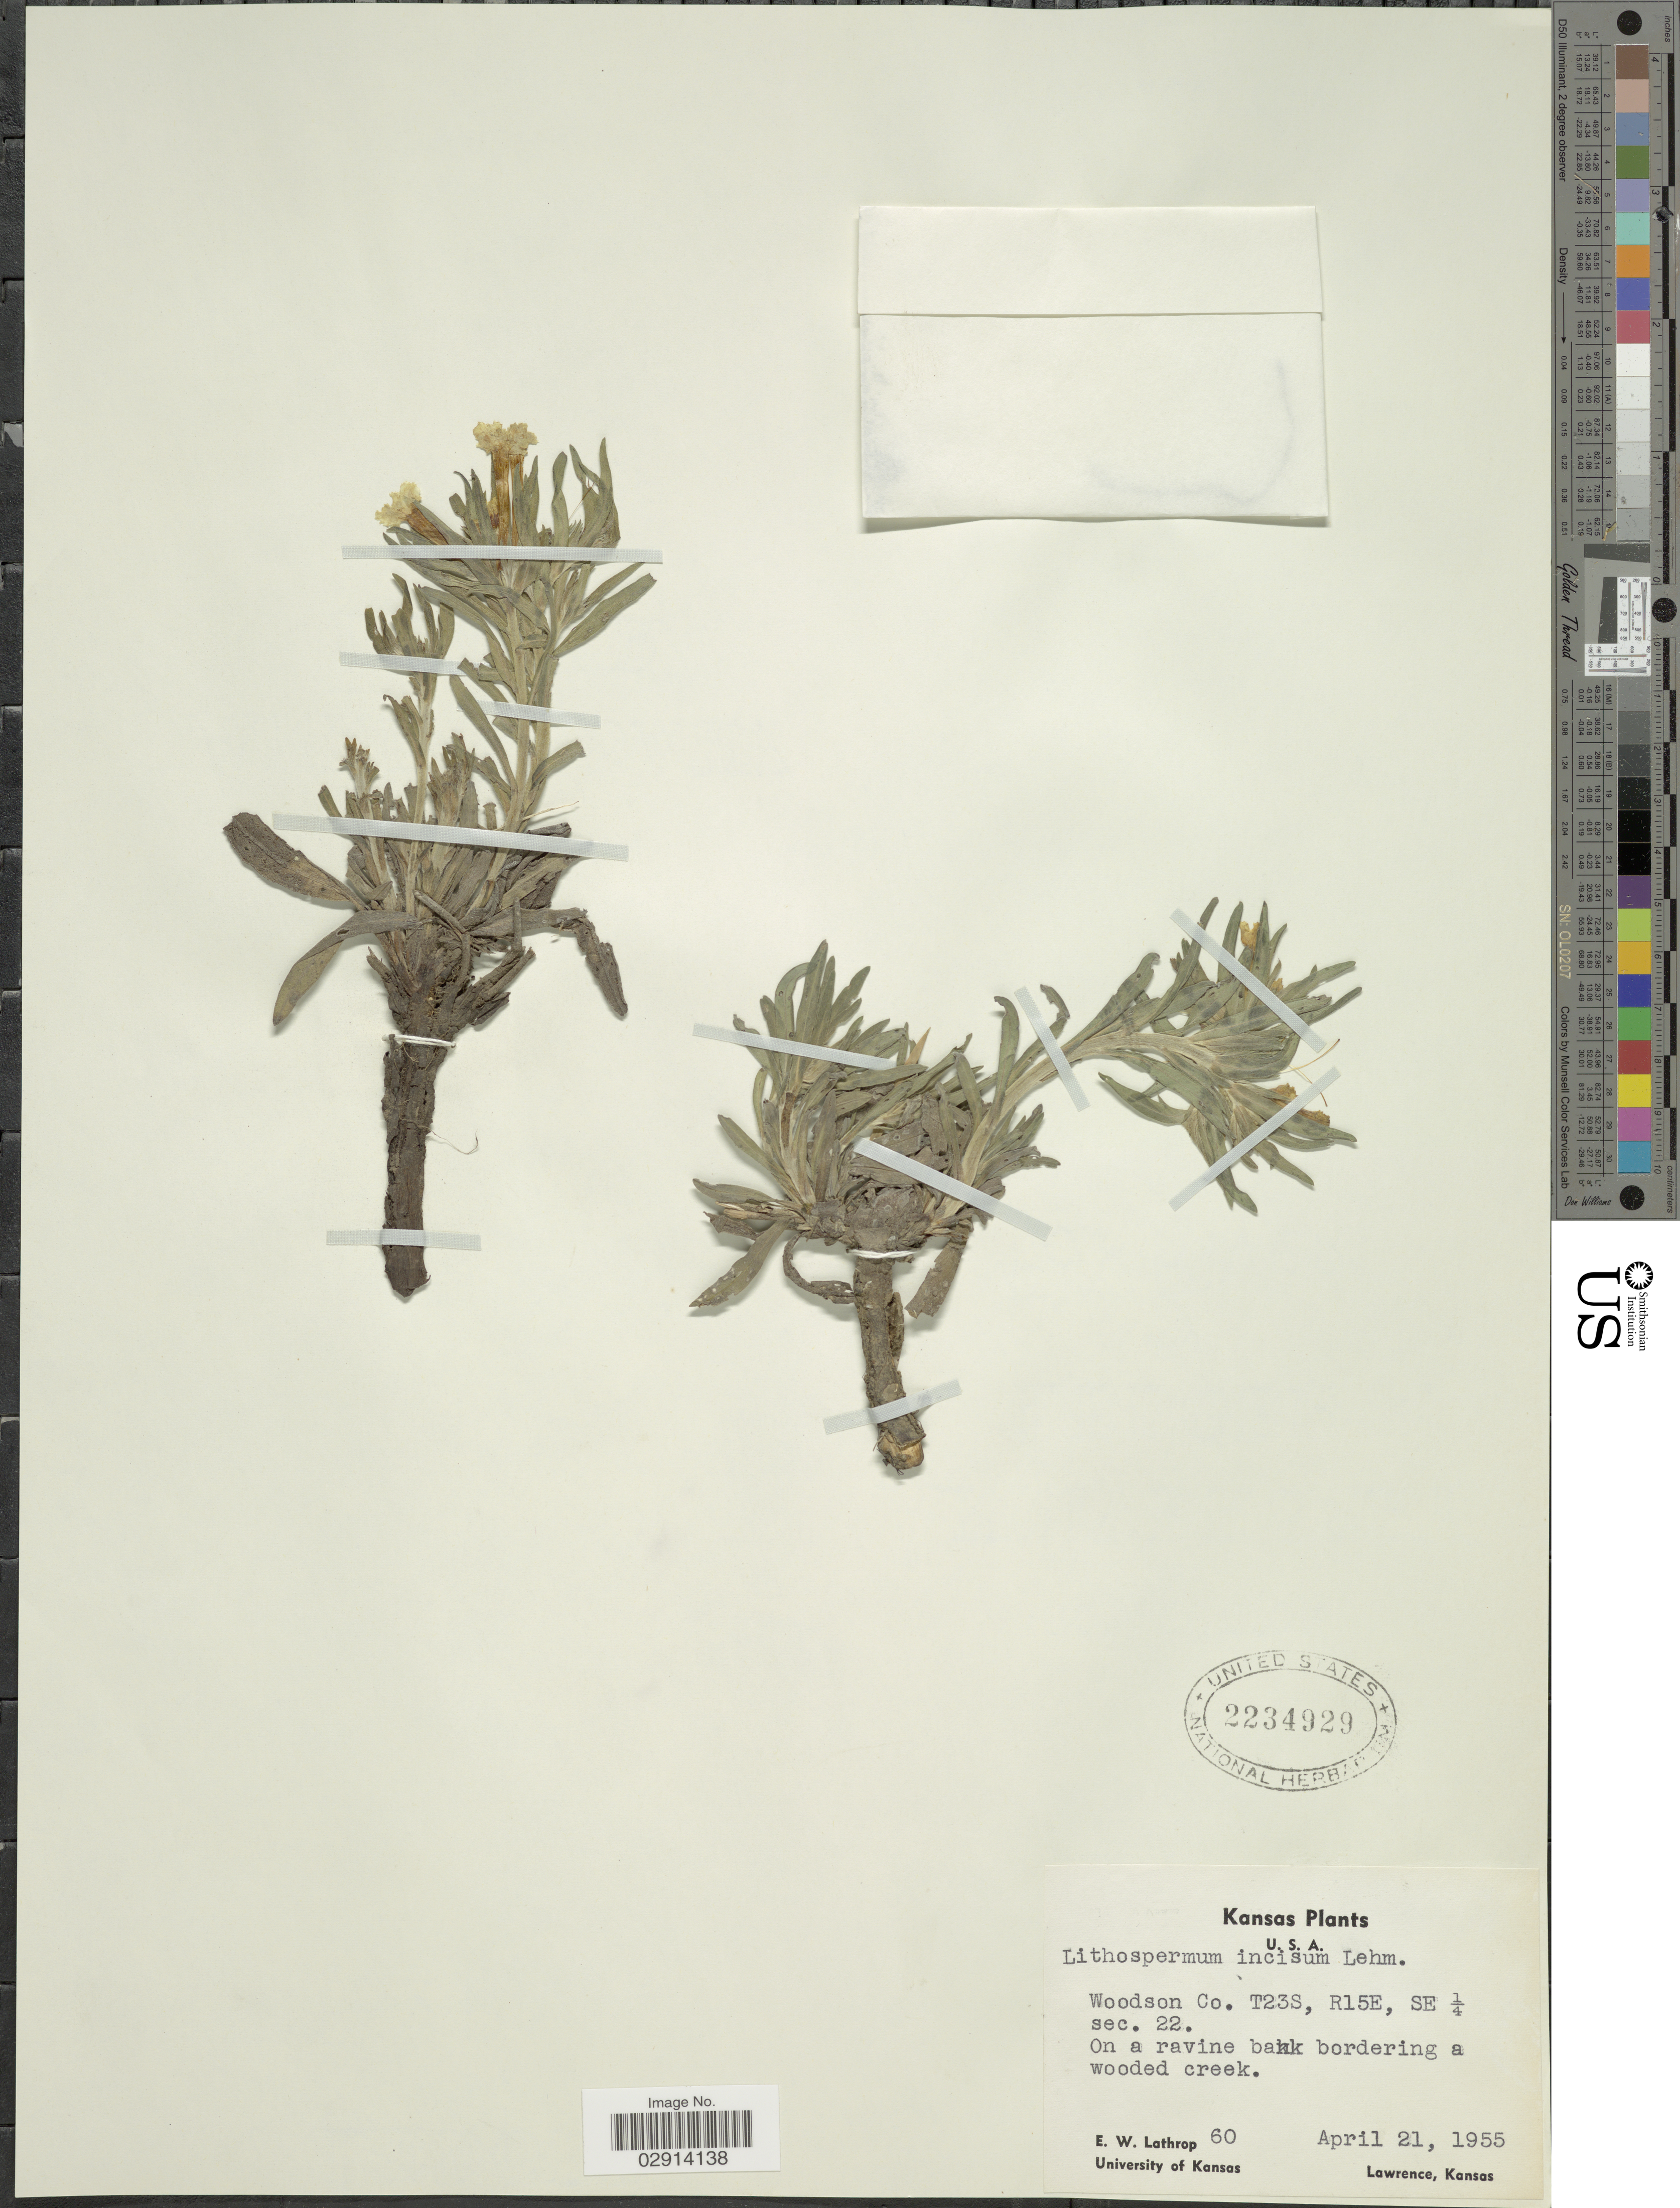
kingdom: Plantae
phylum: Tracheophyta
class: Magnoliopsida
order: Boraginales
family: Boraginaceae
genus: Lithospermum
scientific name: Lithospermum incisum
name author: Lehm.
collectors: E. W. Lathrop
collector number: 60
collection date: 1955-04-21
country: United States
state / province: Kansas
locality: Woodson Co. T23S, R15E, SE ¼ sec. 22.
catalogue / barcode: US 2234929